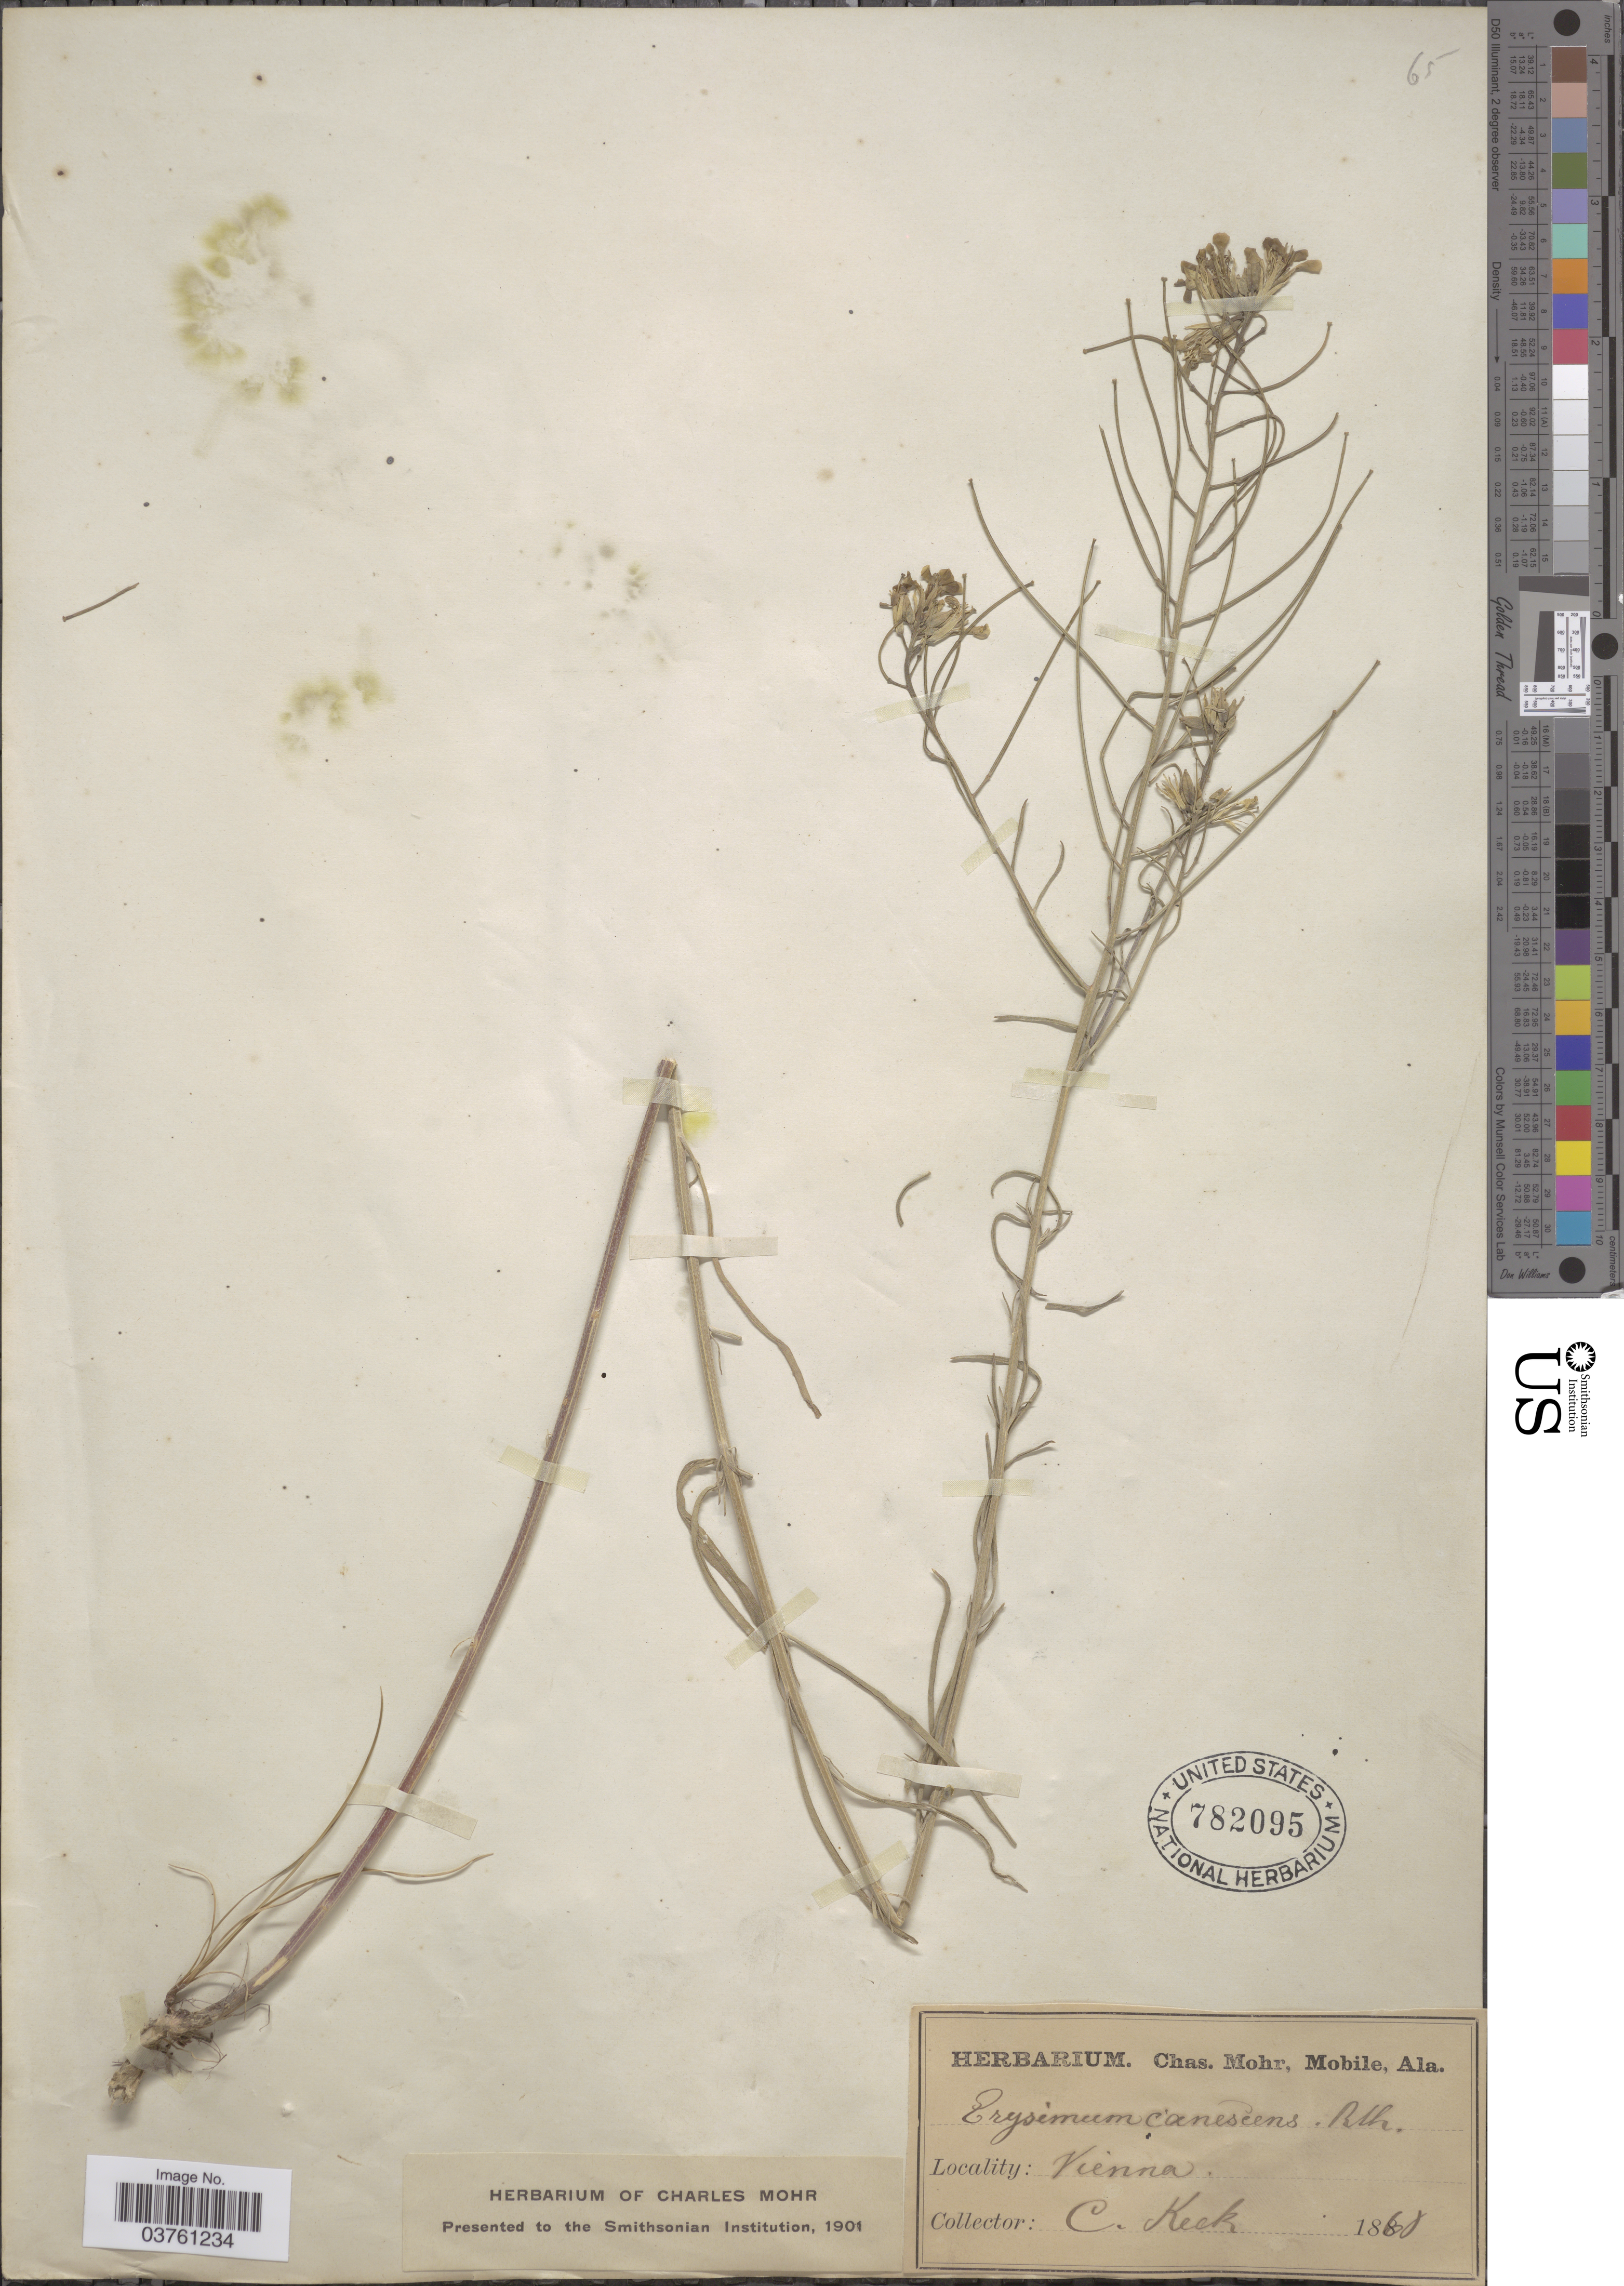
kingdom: Plantae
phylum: Tracheophyta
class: Magnoliopsida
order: Brassicales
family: Brassicaceae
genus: Erysimum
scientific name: Erysimum canescens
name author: Roth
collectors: C. Keck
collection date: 1868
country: Austria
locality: Vienna.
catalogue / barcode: US 782095